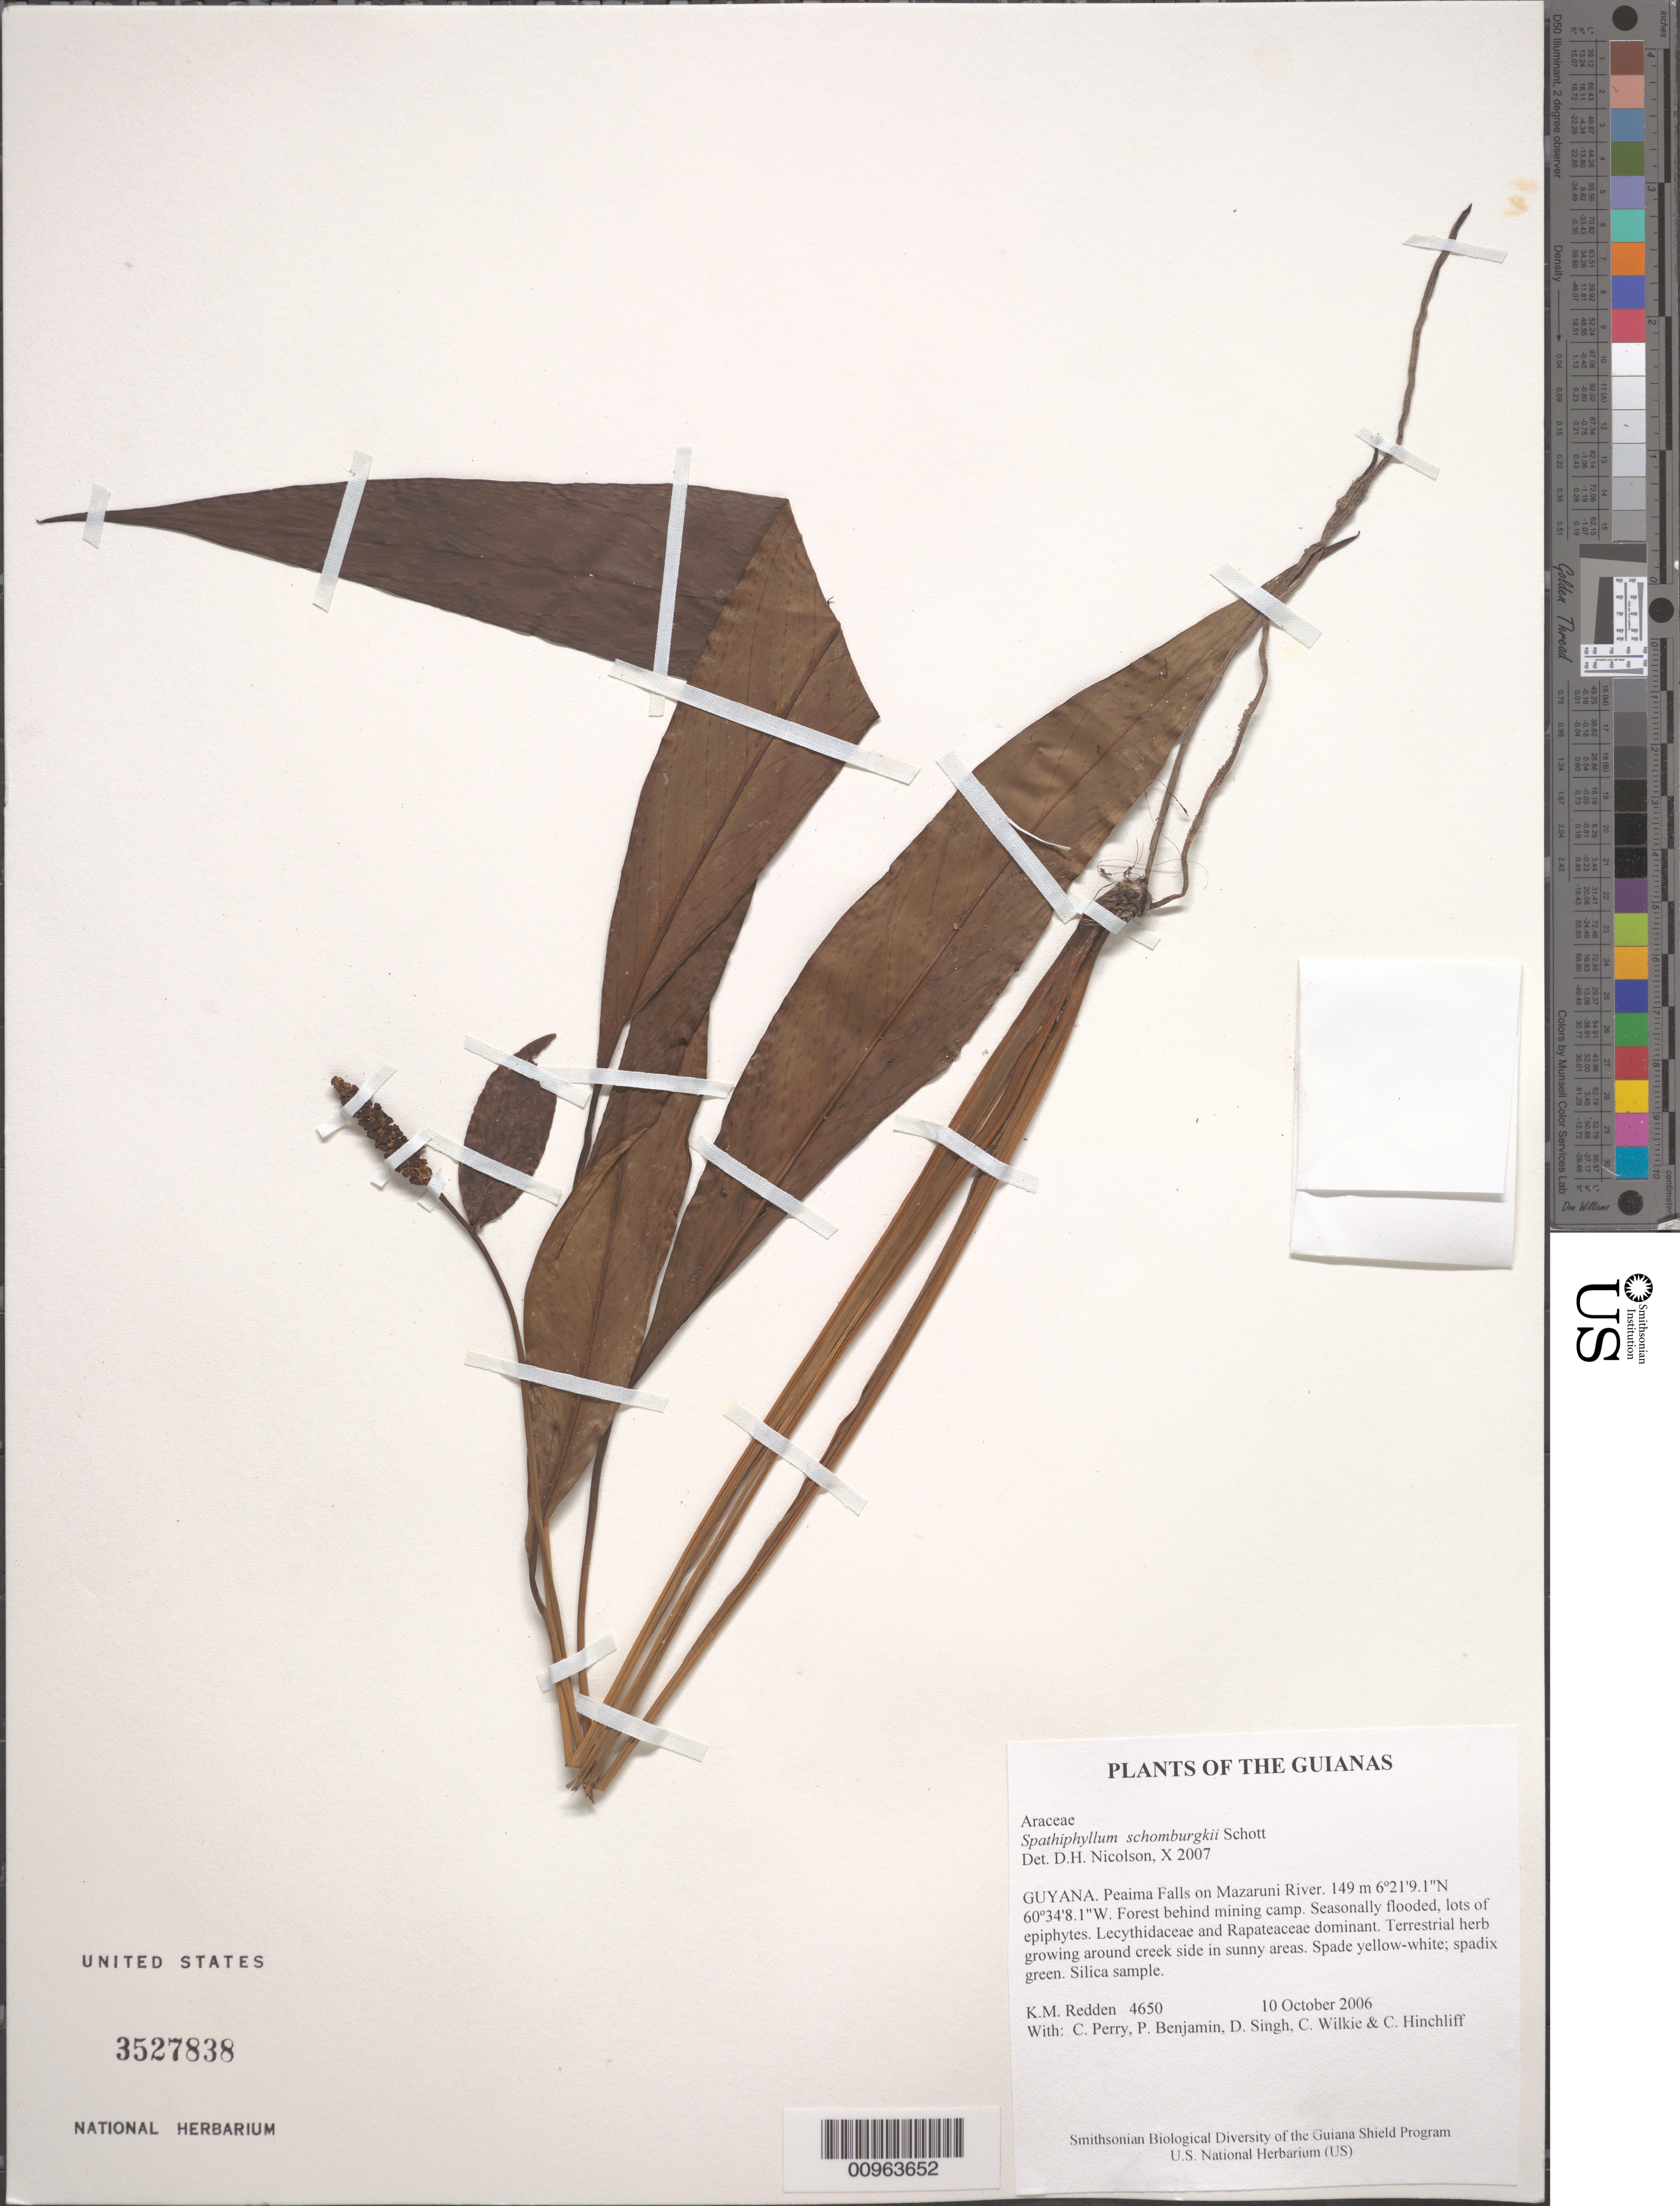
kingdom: Plantae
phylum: Tracheophyta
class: Liliopsida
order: Alismatales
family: Araceae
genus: Spathiphyllum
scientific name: Spathiphyllum schomburgkii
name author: Schott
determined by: Nicolson, Dan H.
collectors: K. M. Redden, C. Perry, P. Benjamin, D. Singh, C. Wilkie & C. E. Hinchliff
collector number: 4650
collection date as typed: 10 October 2006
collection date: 2006-10-10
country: Guyana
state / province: Cuyuni-Mazaruni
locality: Peaima Falls on Mazaruni River.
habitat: Forest behind mining camp. Seasonally flooded, lots of epiphytes. Lecythidaceae and Rapateaceae dominant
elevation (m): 149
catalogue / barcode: US 3527838